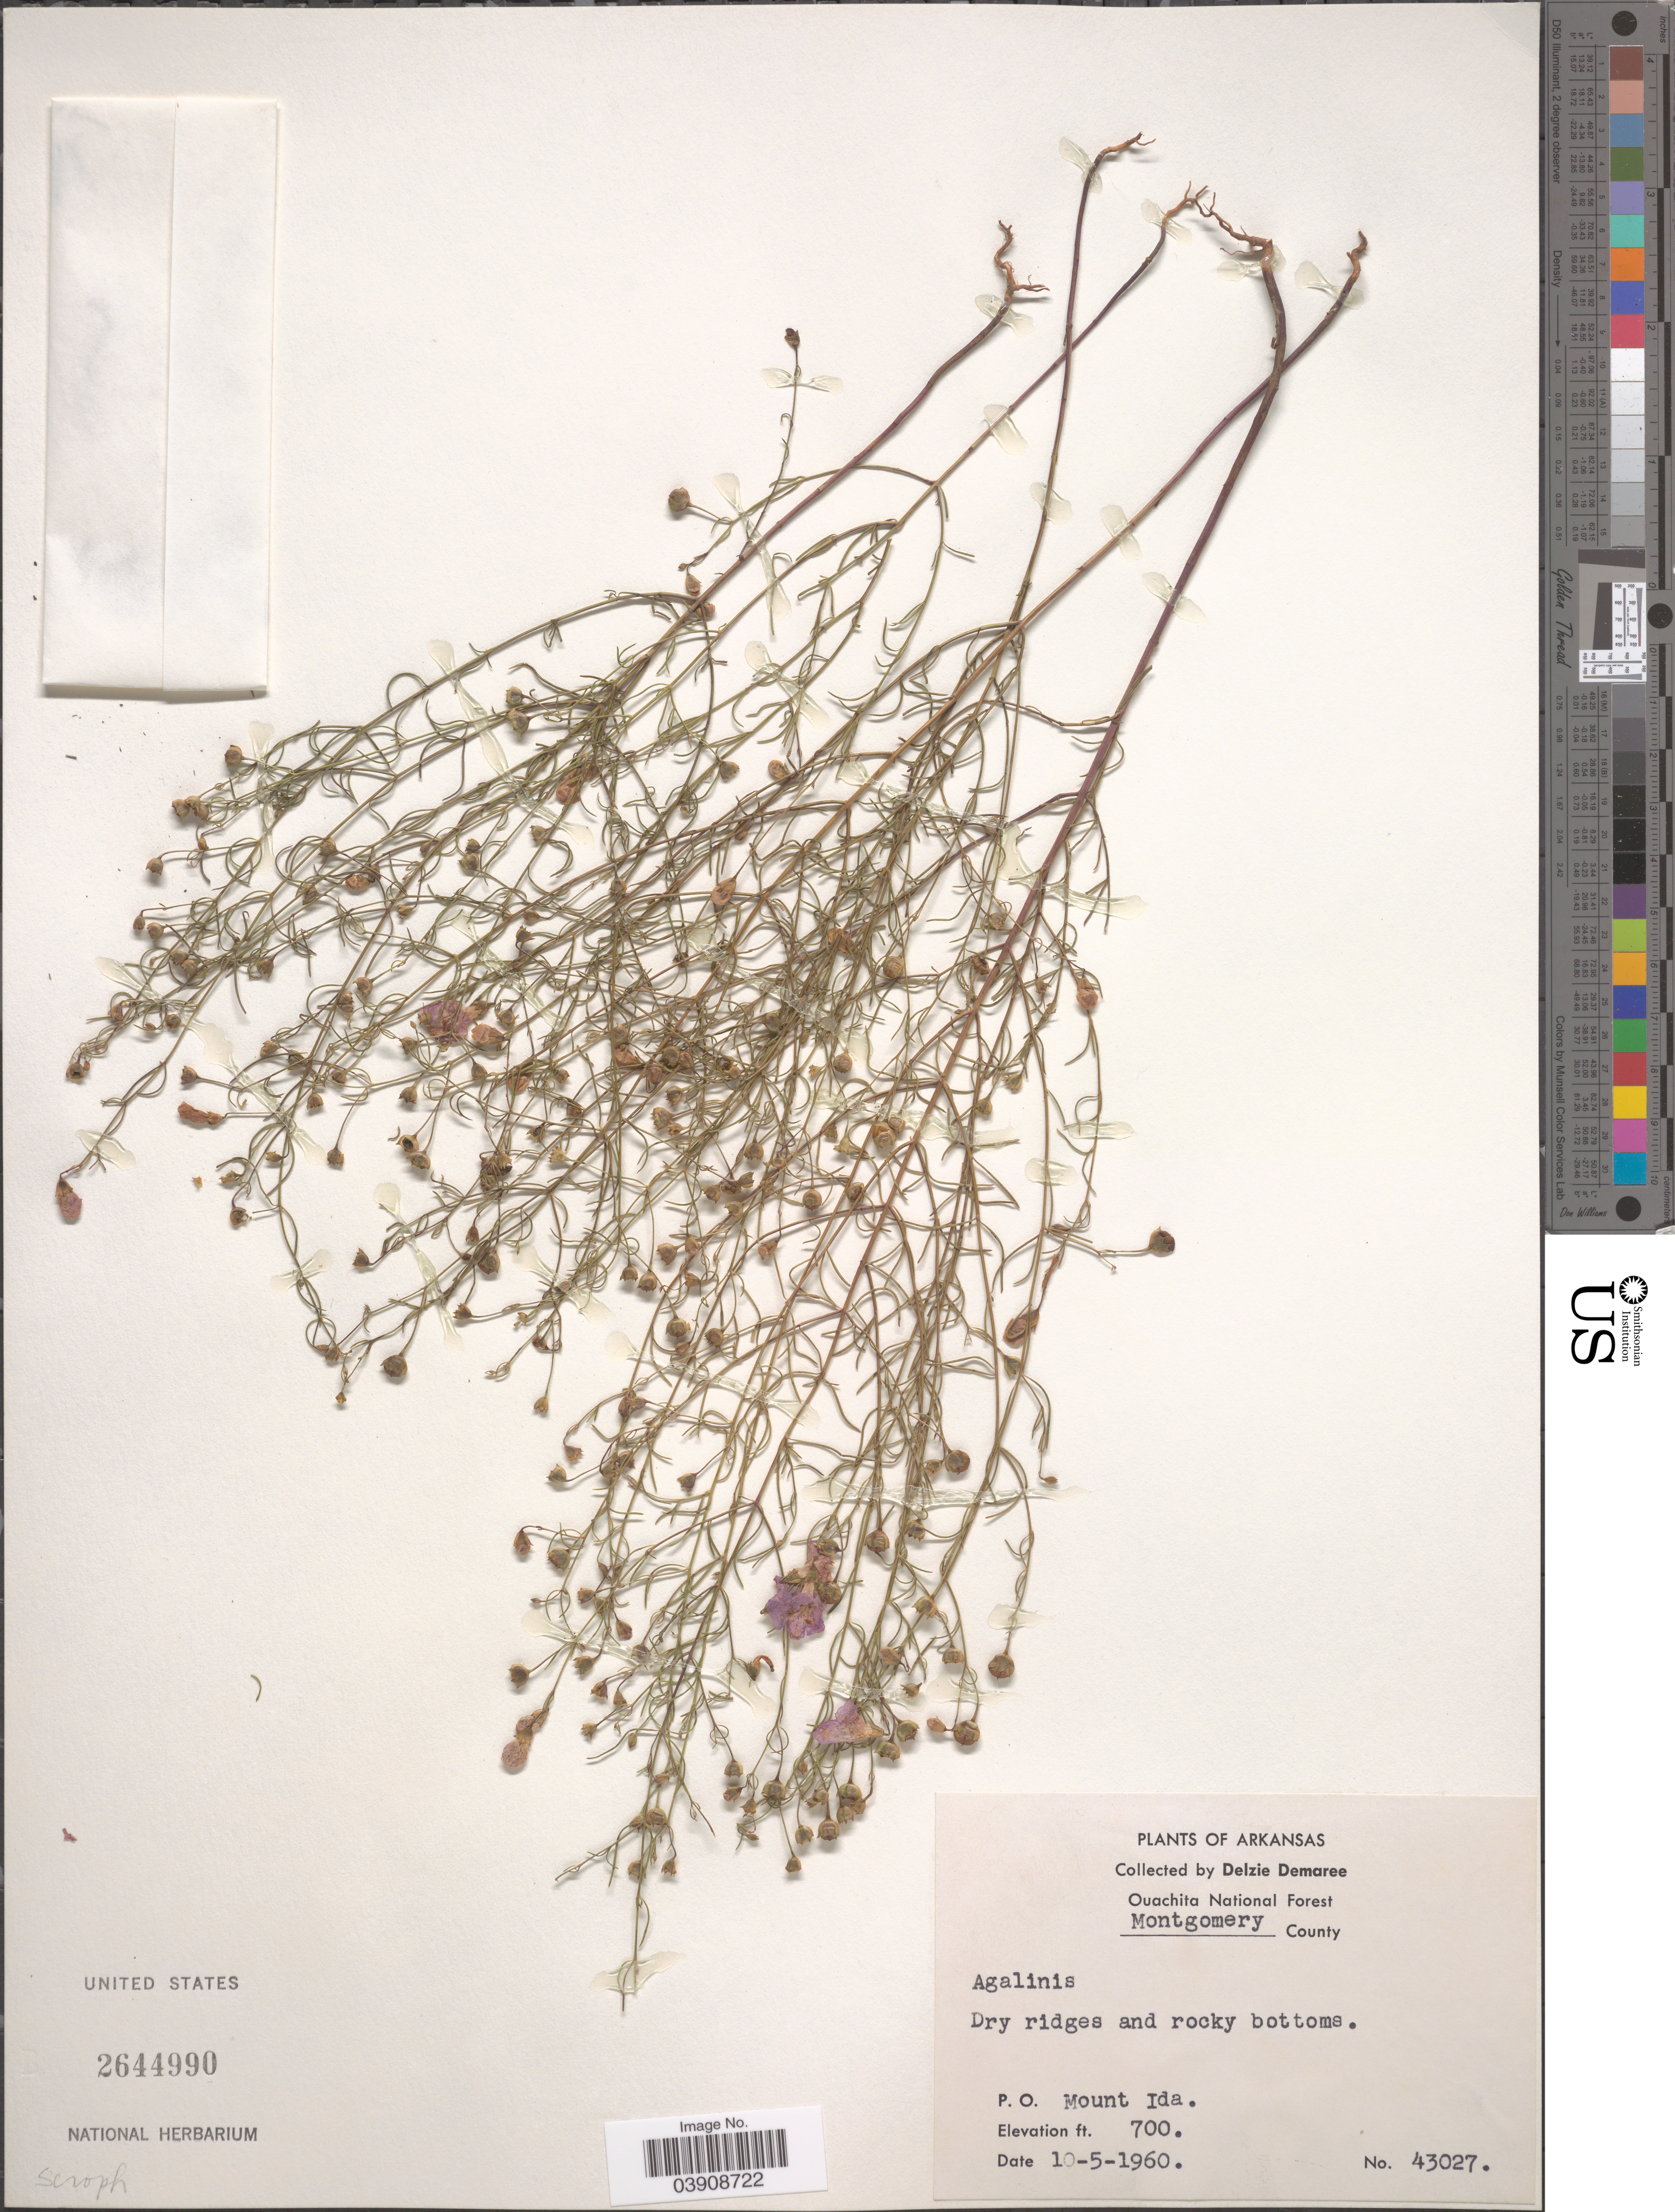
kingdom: Plantae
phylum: Tracheophyta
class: Magnoliopsida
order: Lamiales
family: Orobanchaceae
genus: Agalinis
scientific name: Agalinis sp.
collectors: D. Demaree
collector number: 43027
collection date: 1960-10-02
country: United States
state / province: Arkansas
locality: Ouachita National Forest. Montgomery County. Dry ridges and rocky bottoms. P. O. Mount Ida.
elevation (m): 213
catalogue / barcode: US 2644990